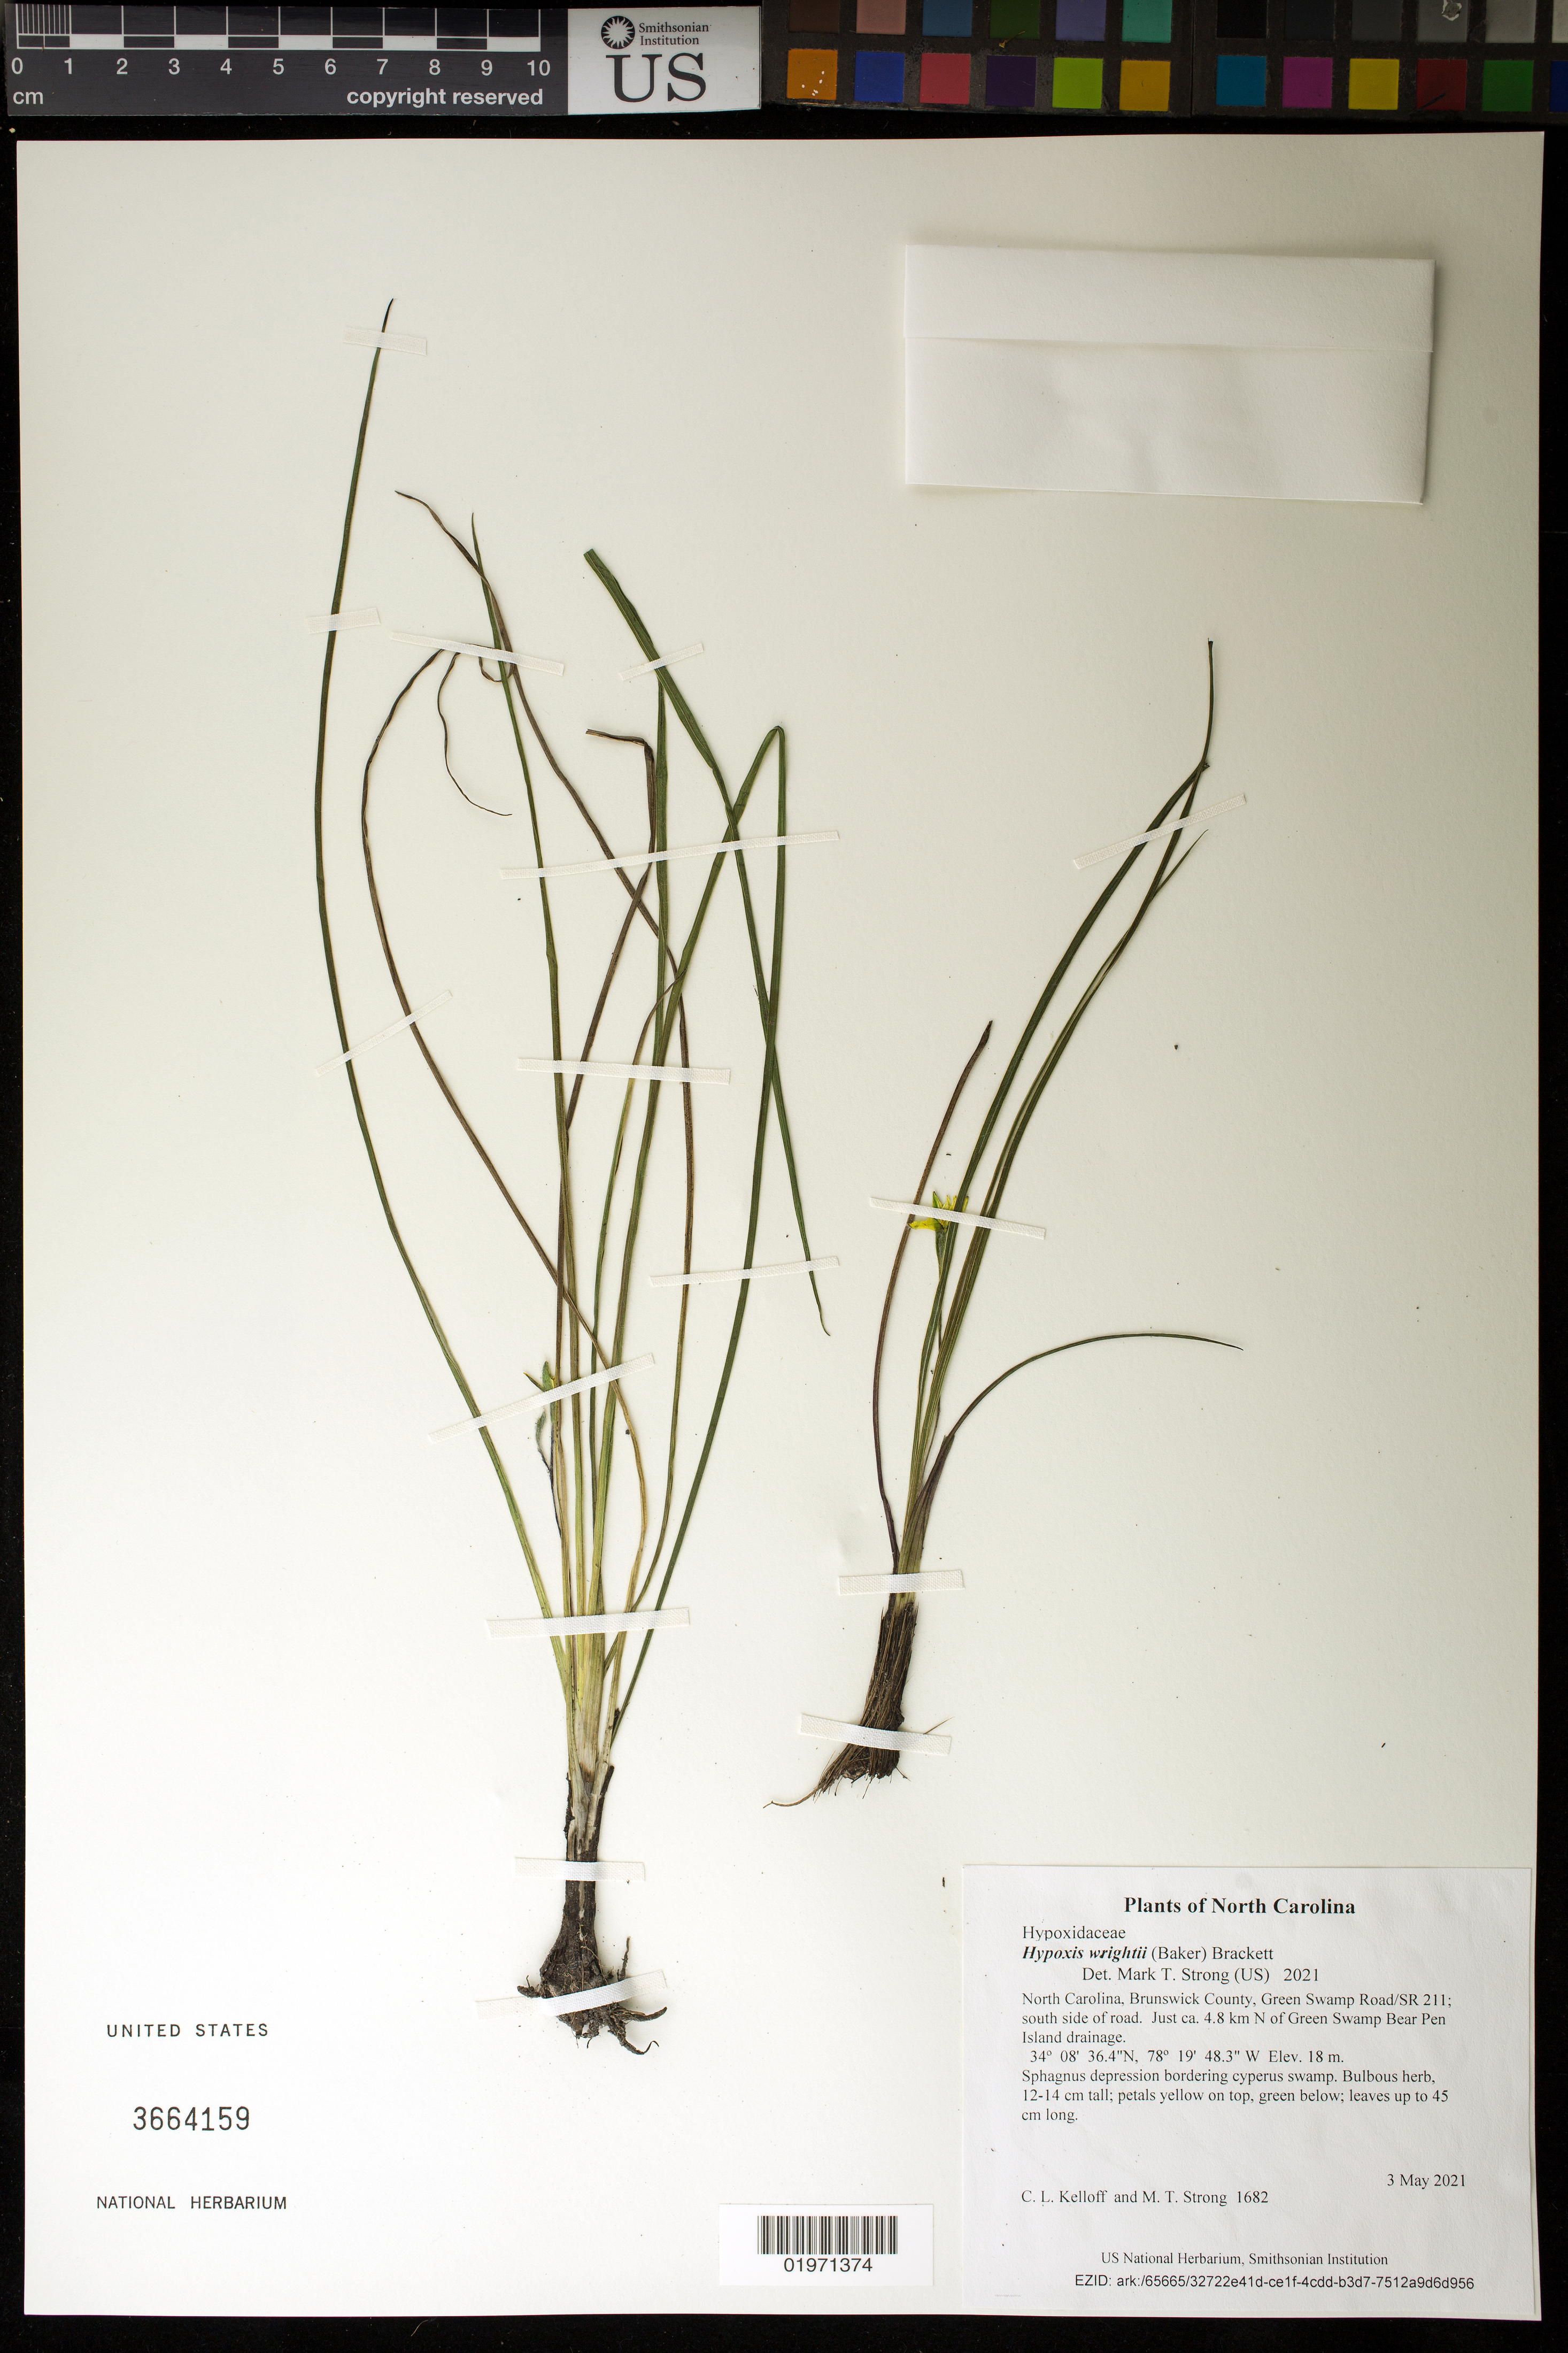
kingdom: Plantae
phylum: Tracheophyta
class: Liliopsida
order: Asparagales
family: Hypoxidaceae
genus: Hypoxis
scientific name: Hypoxis wrightii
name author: (Baker) Brackett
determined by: Strong, M. T., (US), Smithsonian Institution - National Museum of Natural History (UNITED STATES)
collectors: C. L. Kelloff & M. T. Strong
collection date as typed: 3 May 2021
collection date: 2021-05-03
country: United States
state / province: North Carolina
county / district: Brunswick County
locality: Green Swamp Road/SR 211; south side of road. Just ca. 4.8 km N of Green Swamp Bear Pen Island drainage.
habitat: Sphagnus depression bordering cyperus swamp.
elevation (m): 18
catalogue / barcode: US 3664159